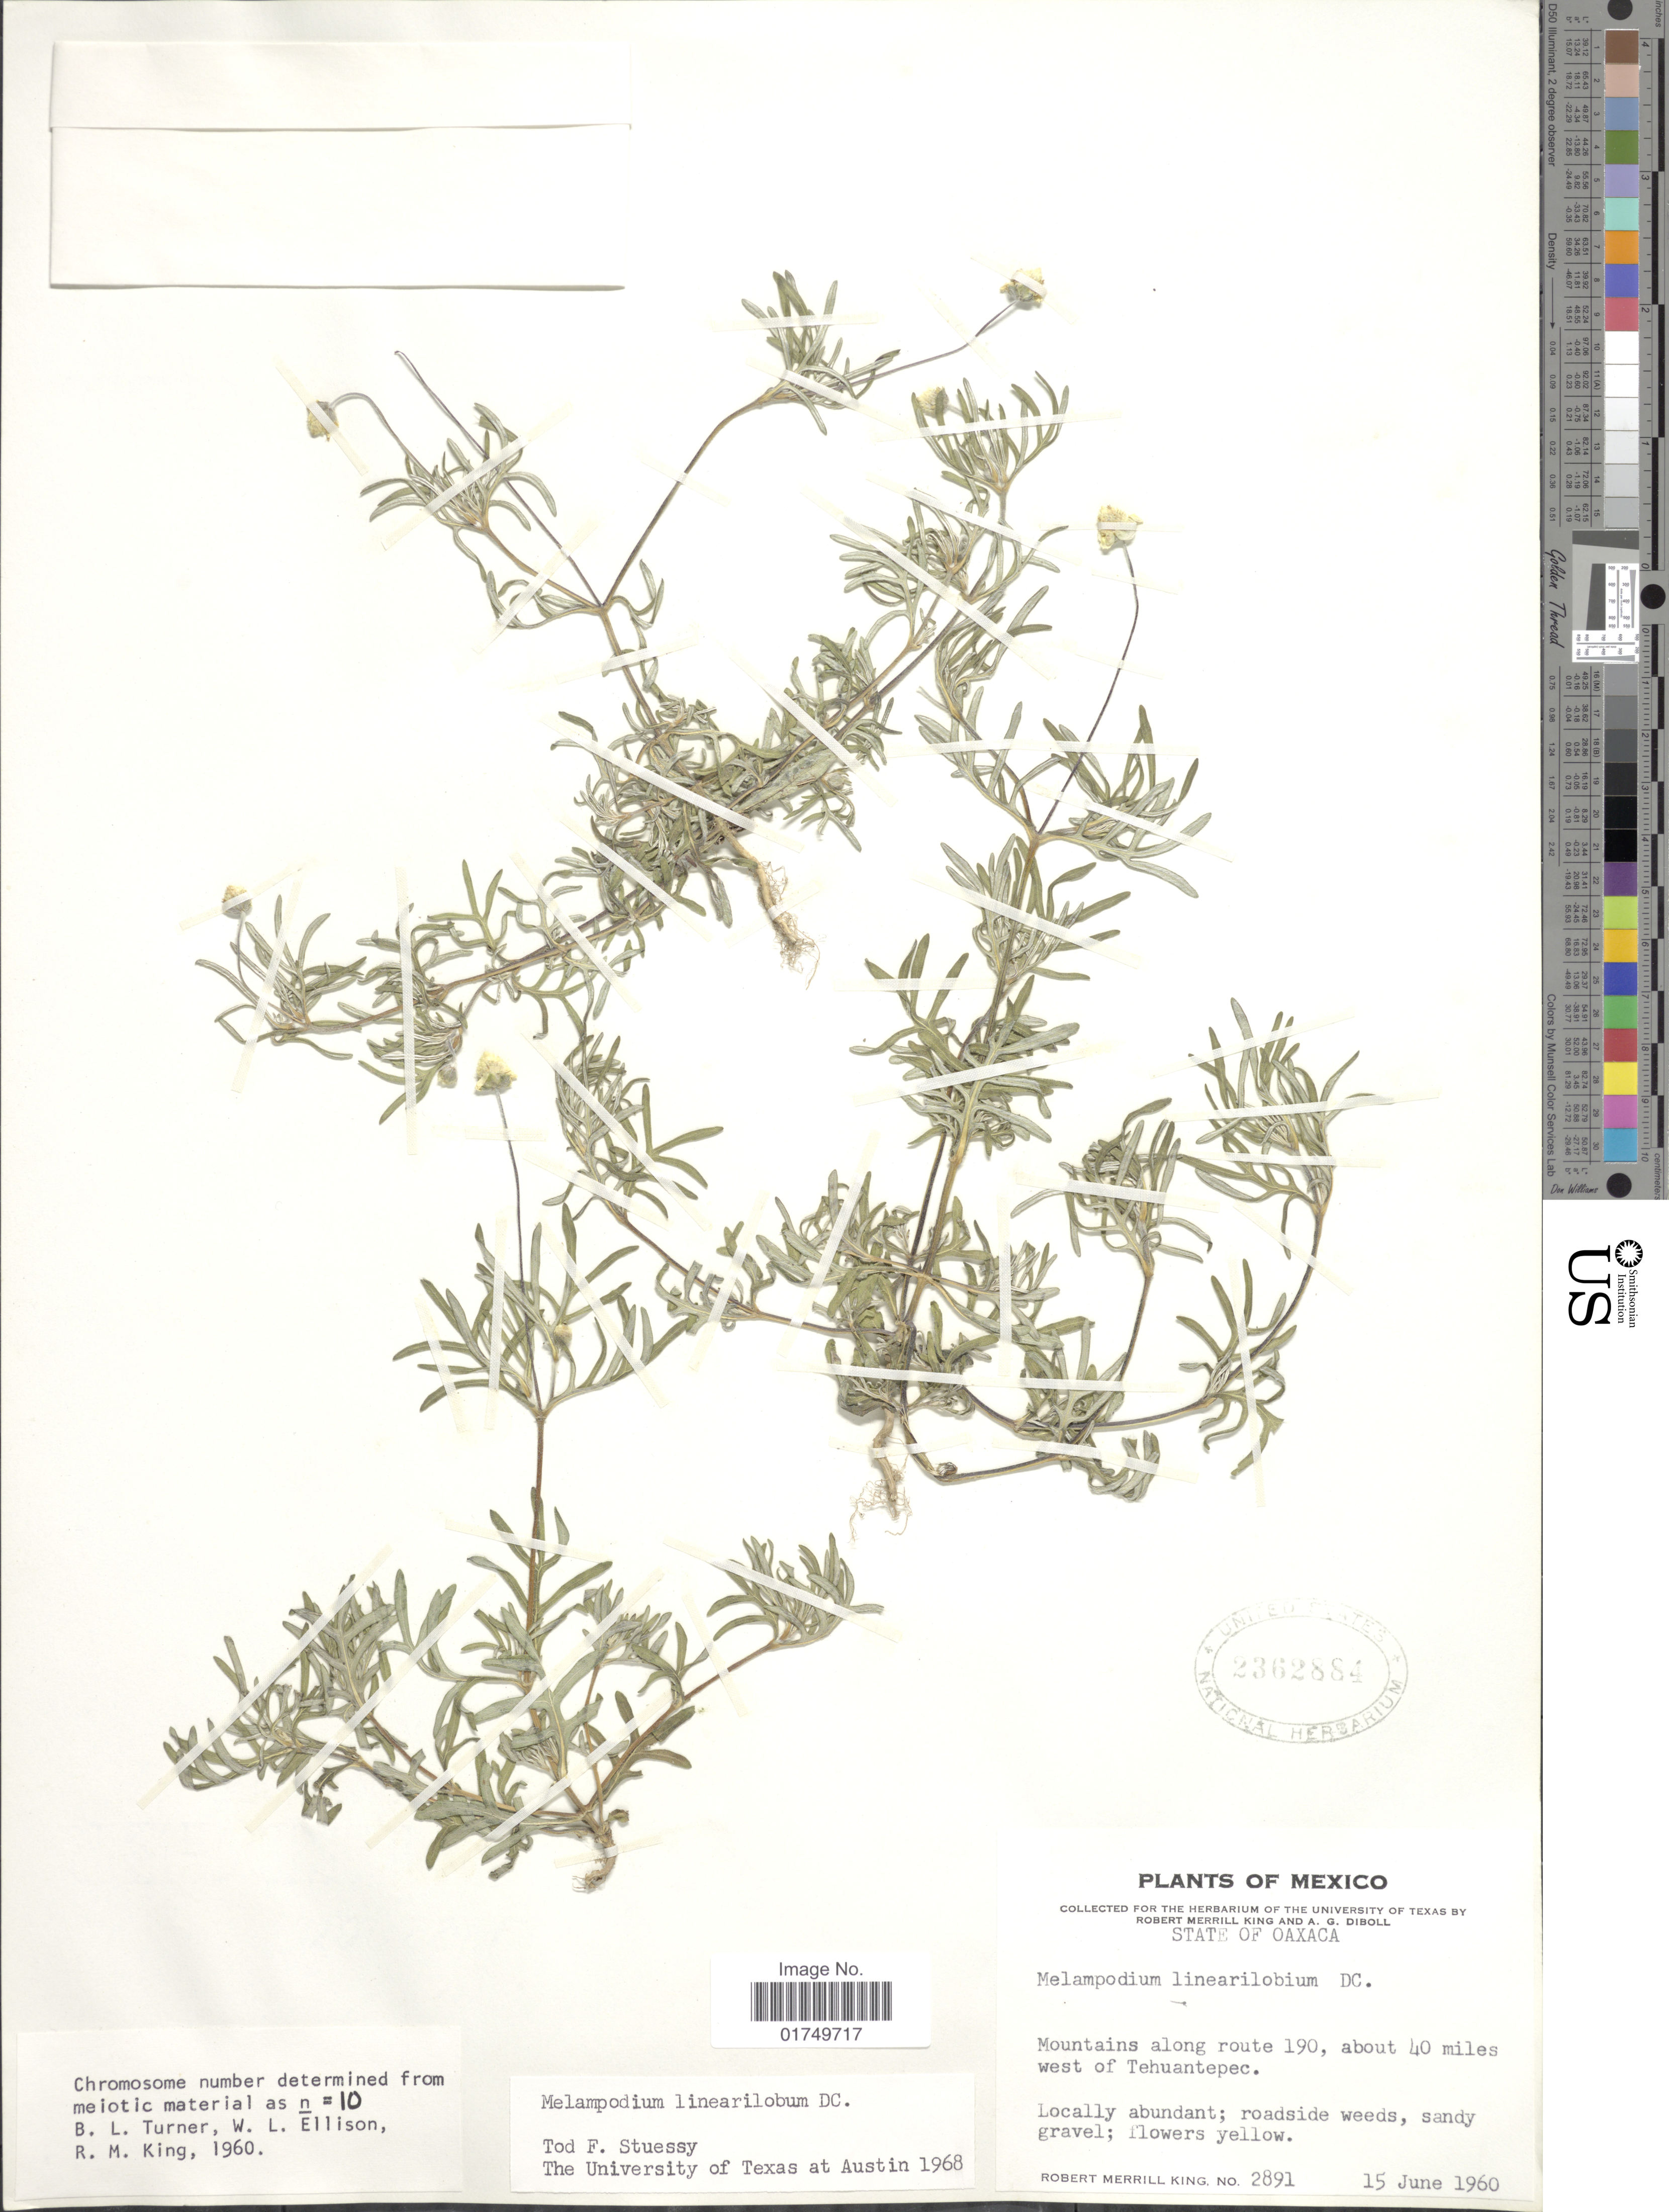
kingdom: Plantae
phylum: Tracheophyta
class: Magnoliopsida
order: Asterales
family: Asteraceae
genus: Melampodium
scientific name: Melampodium linearilobum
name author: DC.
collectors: R. M. King & A. Diboll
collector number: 2891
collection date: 1960-06-15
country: Mexico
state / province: Oaxaca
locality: Along route 190, about 40 miles west of Tehuantepec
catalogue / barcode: US 2362884